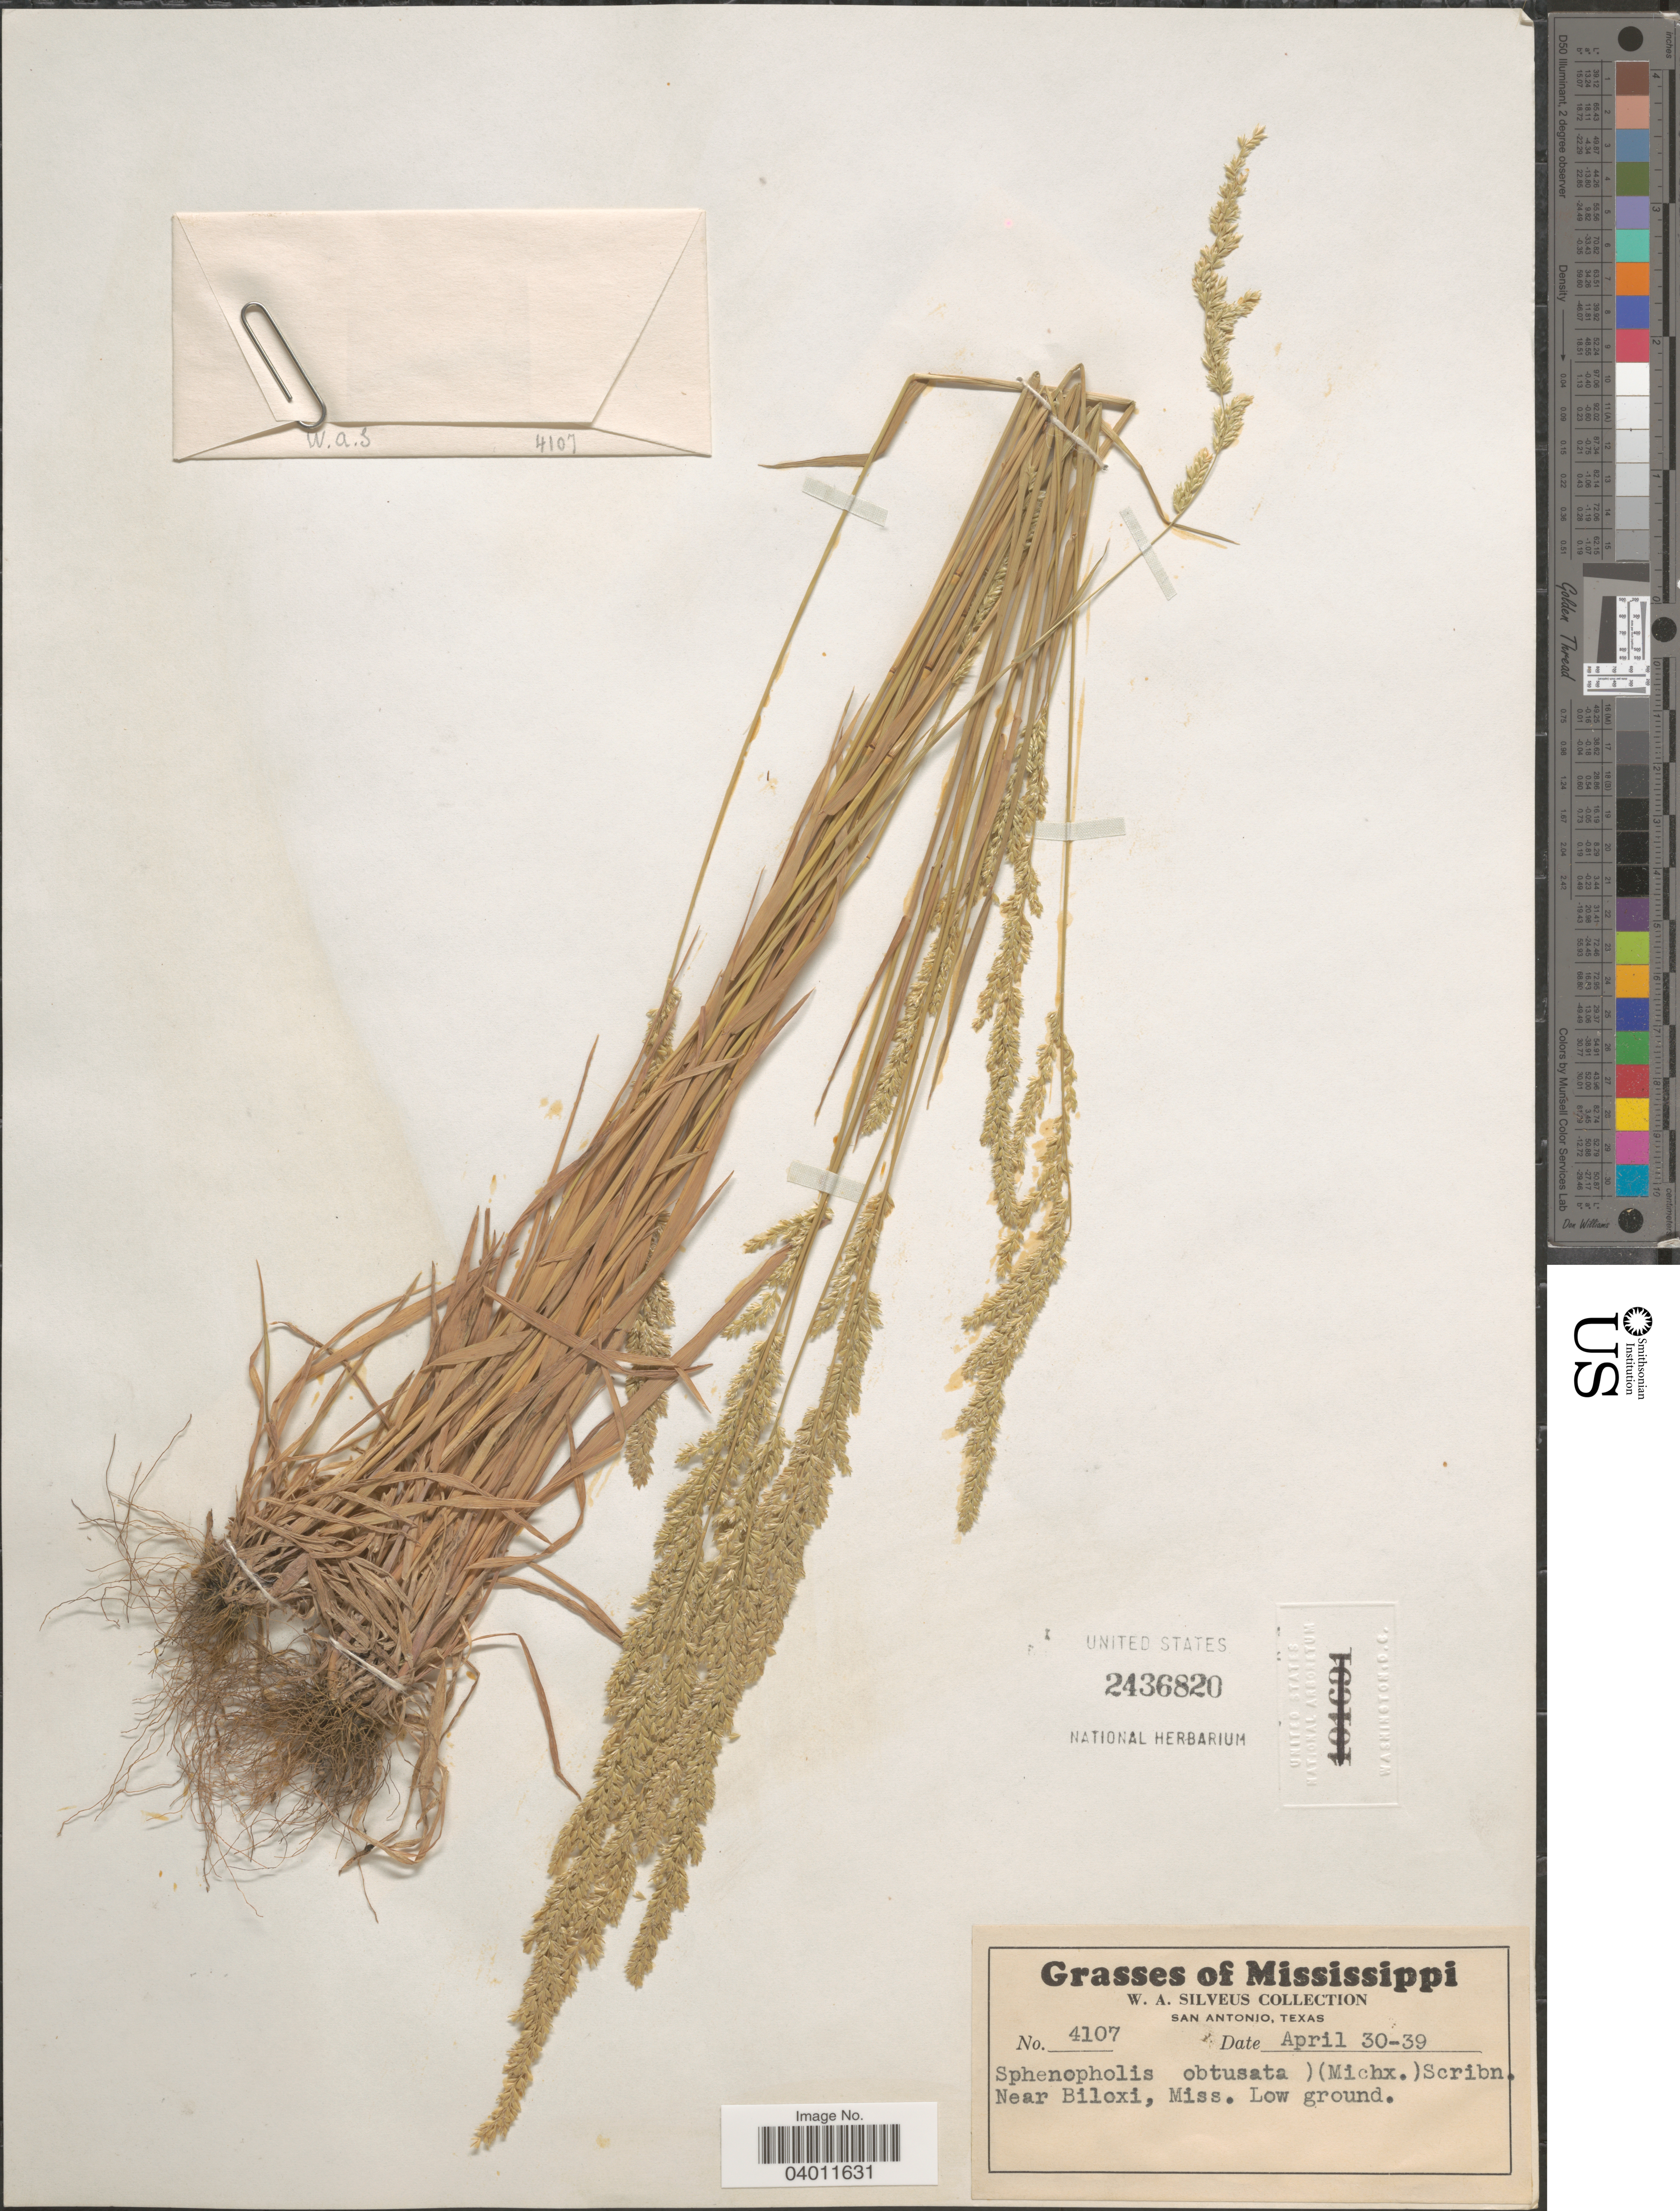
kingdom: Plantae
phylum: Tracheophyta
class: Liliopsida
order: Poales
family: Poaceae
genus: Sphenopholis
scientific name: Sphenopholis obtusata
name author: (Michx.) Scribn.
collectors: W. Silveus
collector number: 4107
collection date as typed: Transcribed d/m/y: 30/4/39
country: United States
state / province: Mississippi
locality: Near Biloxi.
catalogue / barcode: US 2436820